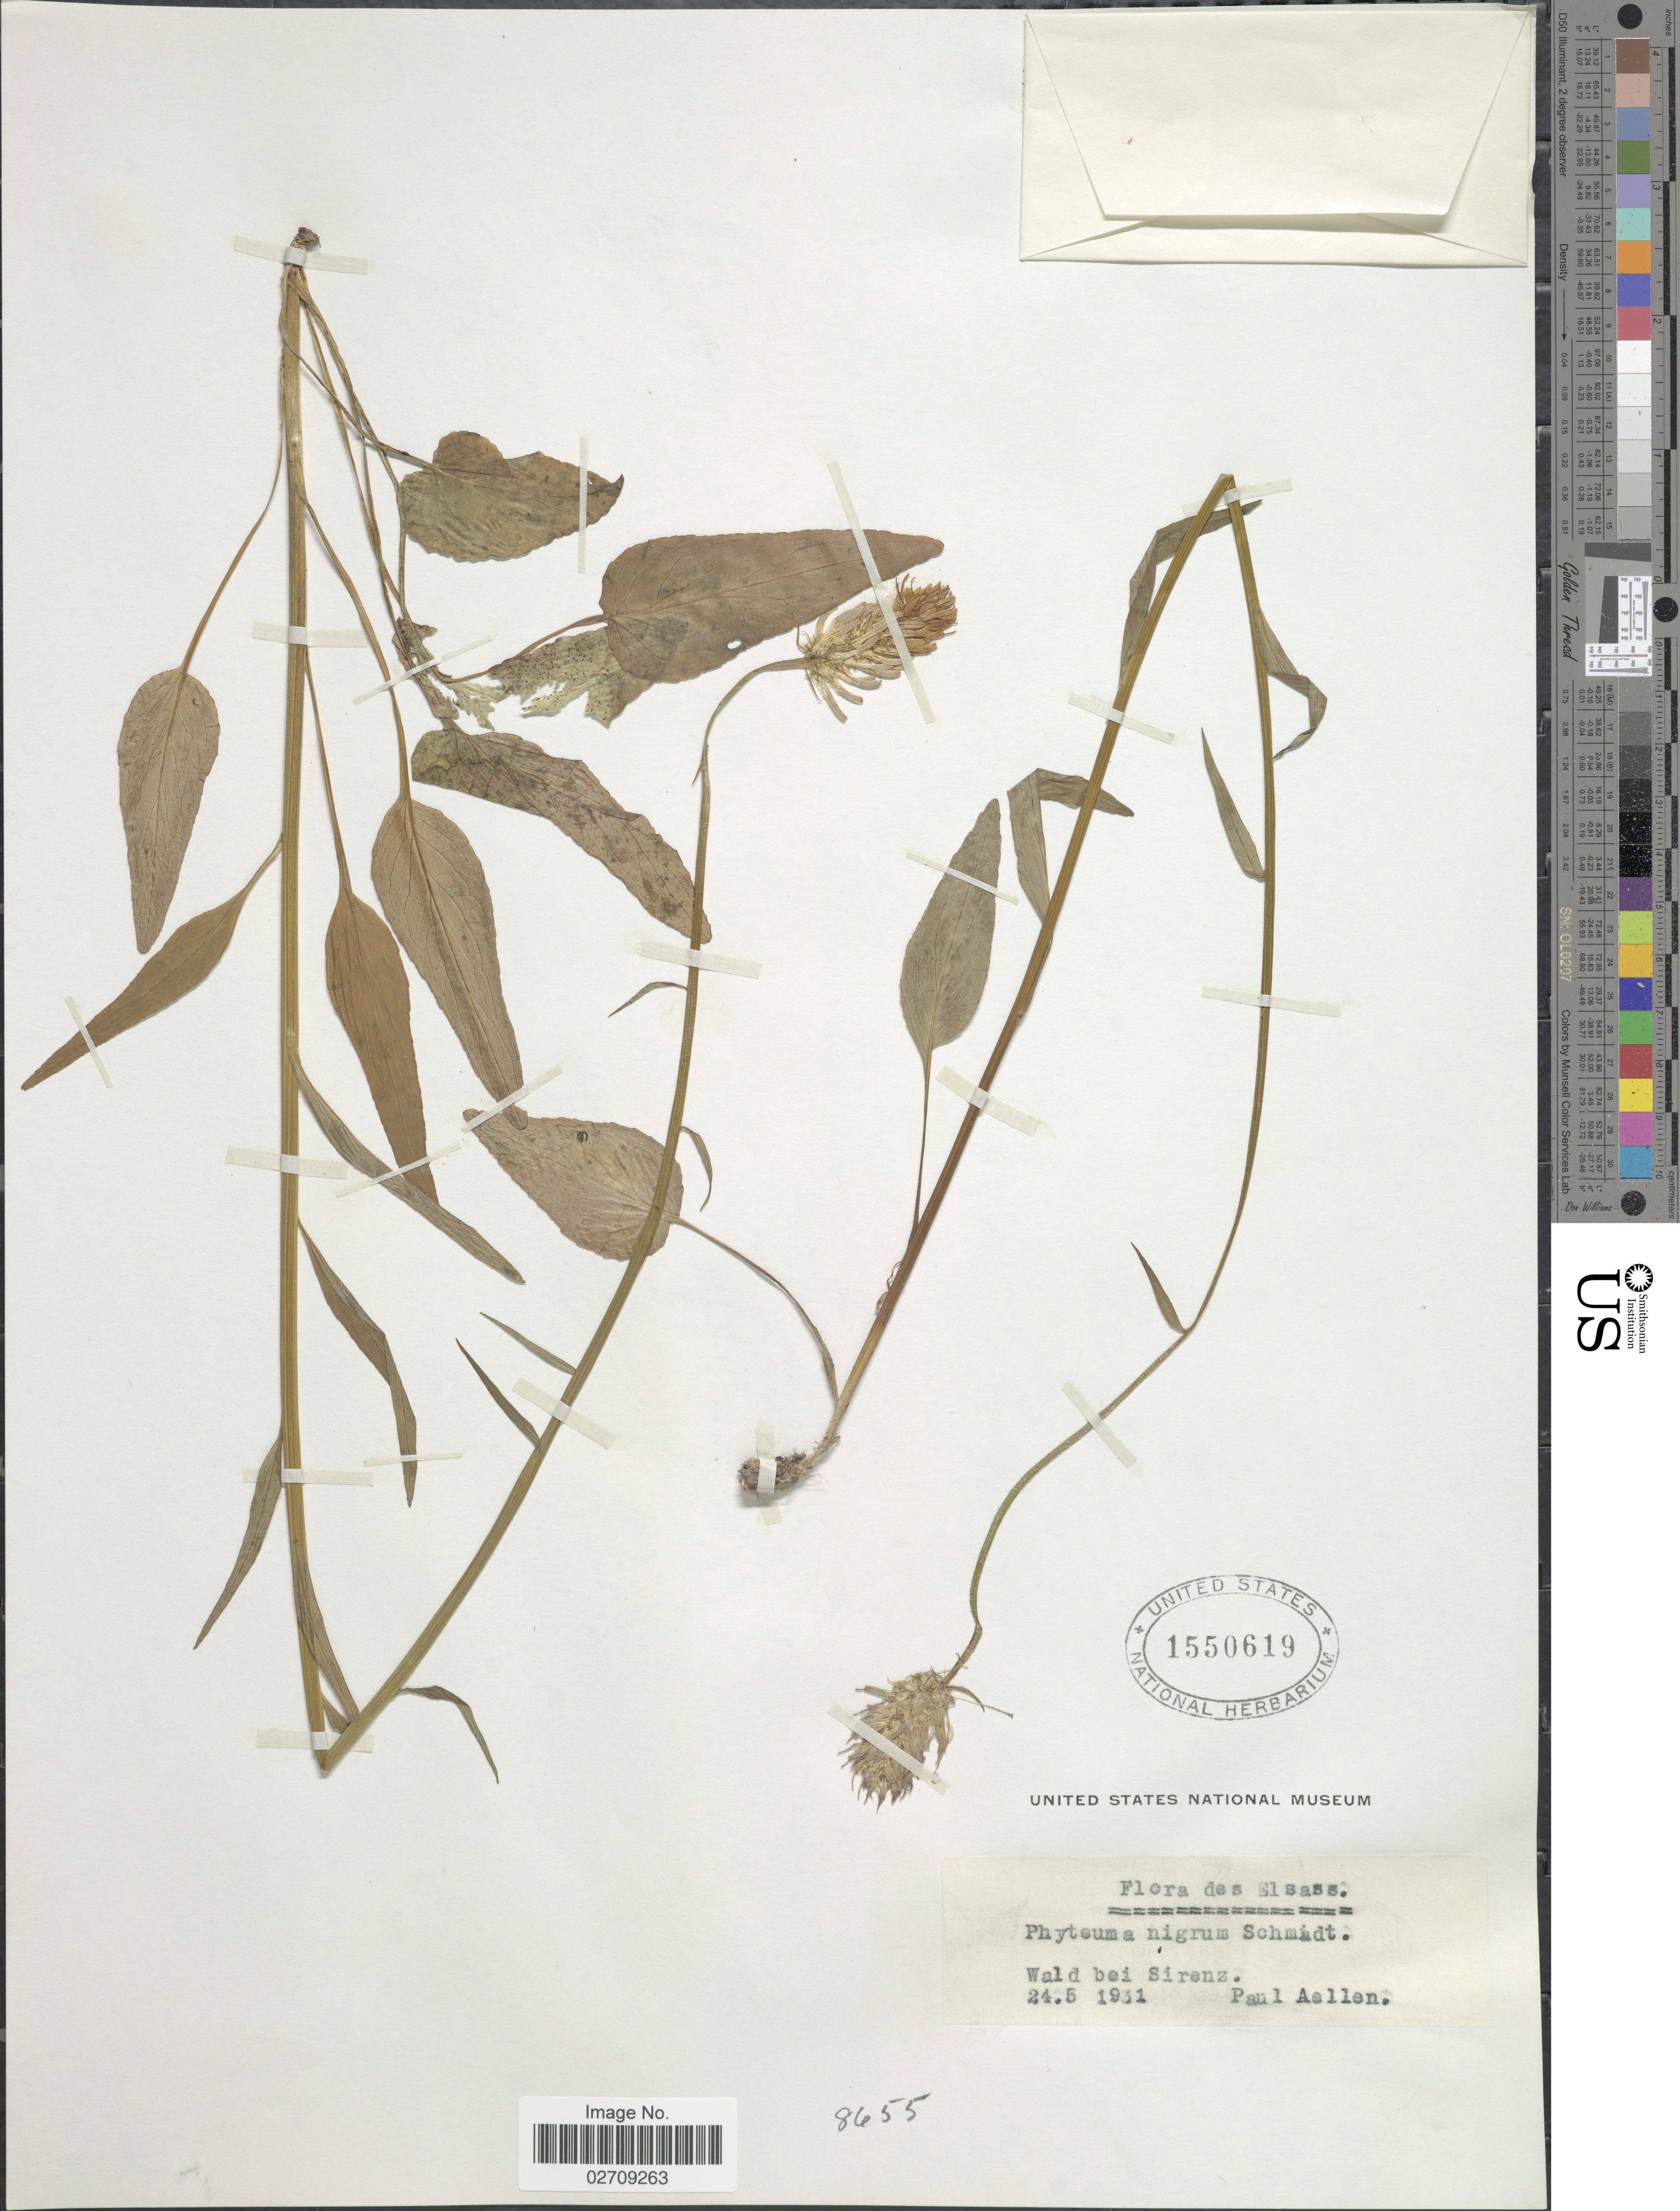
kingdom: Plantae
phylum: Tracheophyta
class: Magnoliopsida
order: Asterales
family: Campanulaceae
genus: Phyteuma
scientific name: Phyteuma nigrum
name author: F.W. Schmidt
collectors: P. Aellen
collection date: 1931-05-24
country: France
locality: Des Elsass. Wald bei Sirenz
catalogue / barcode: US 1550619